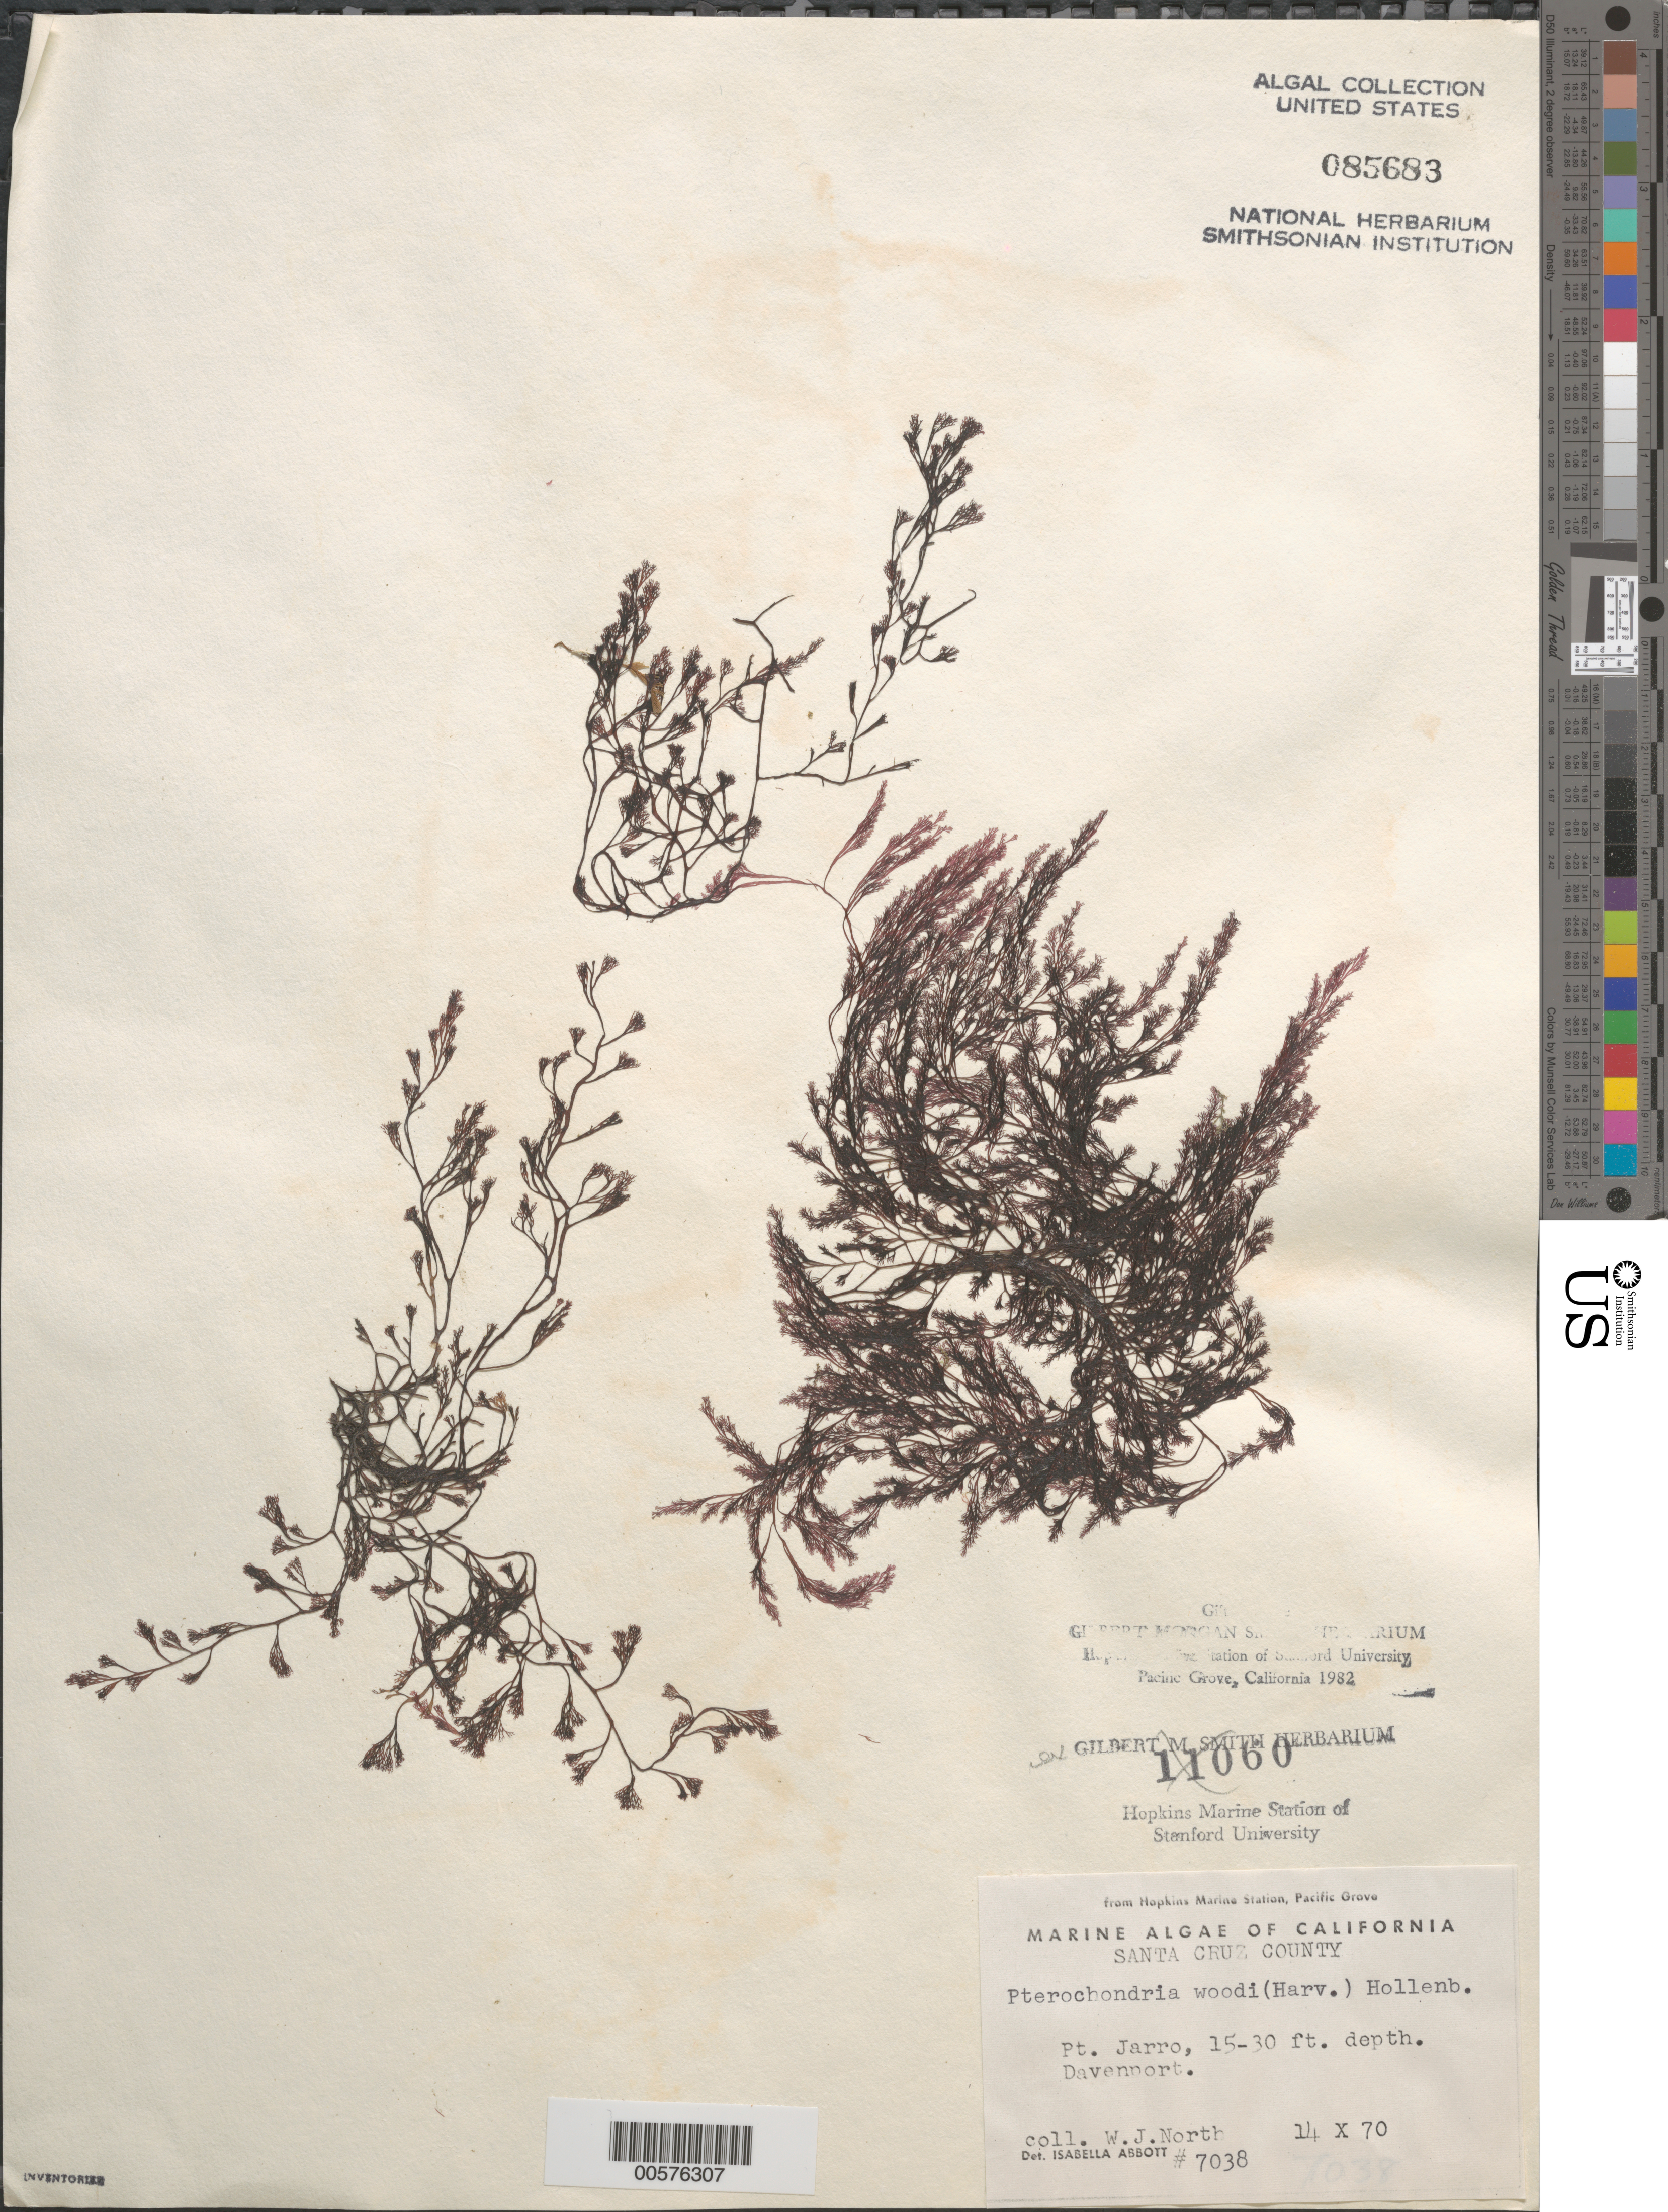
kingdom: Plantae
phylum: Rhodophyta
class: Florideophyceae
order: Ceramiales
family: Rhodomelaceae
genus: Pterochondria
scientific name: Pterochondria woodii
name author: (Harv.) Hollenb.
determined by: Abbott, Isabella A.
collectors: W. North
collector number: IAA 7038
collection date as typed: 14 Oct 1970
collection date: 1970-10-14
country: United States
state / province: California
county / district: Santa Cruz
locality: El Jarro Point (Pt. Jarro), Davenport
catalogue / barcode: US 85683